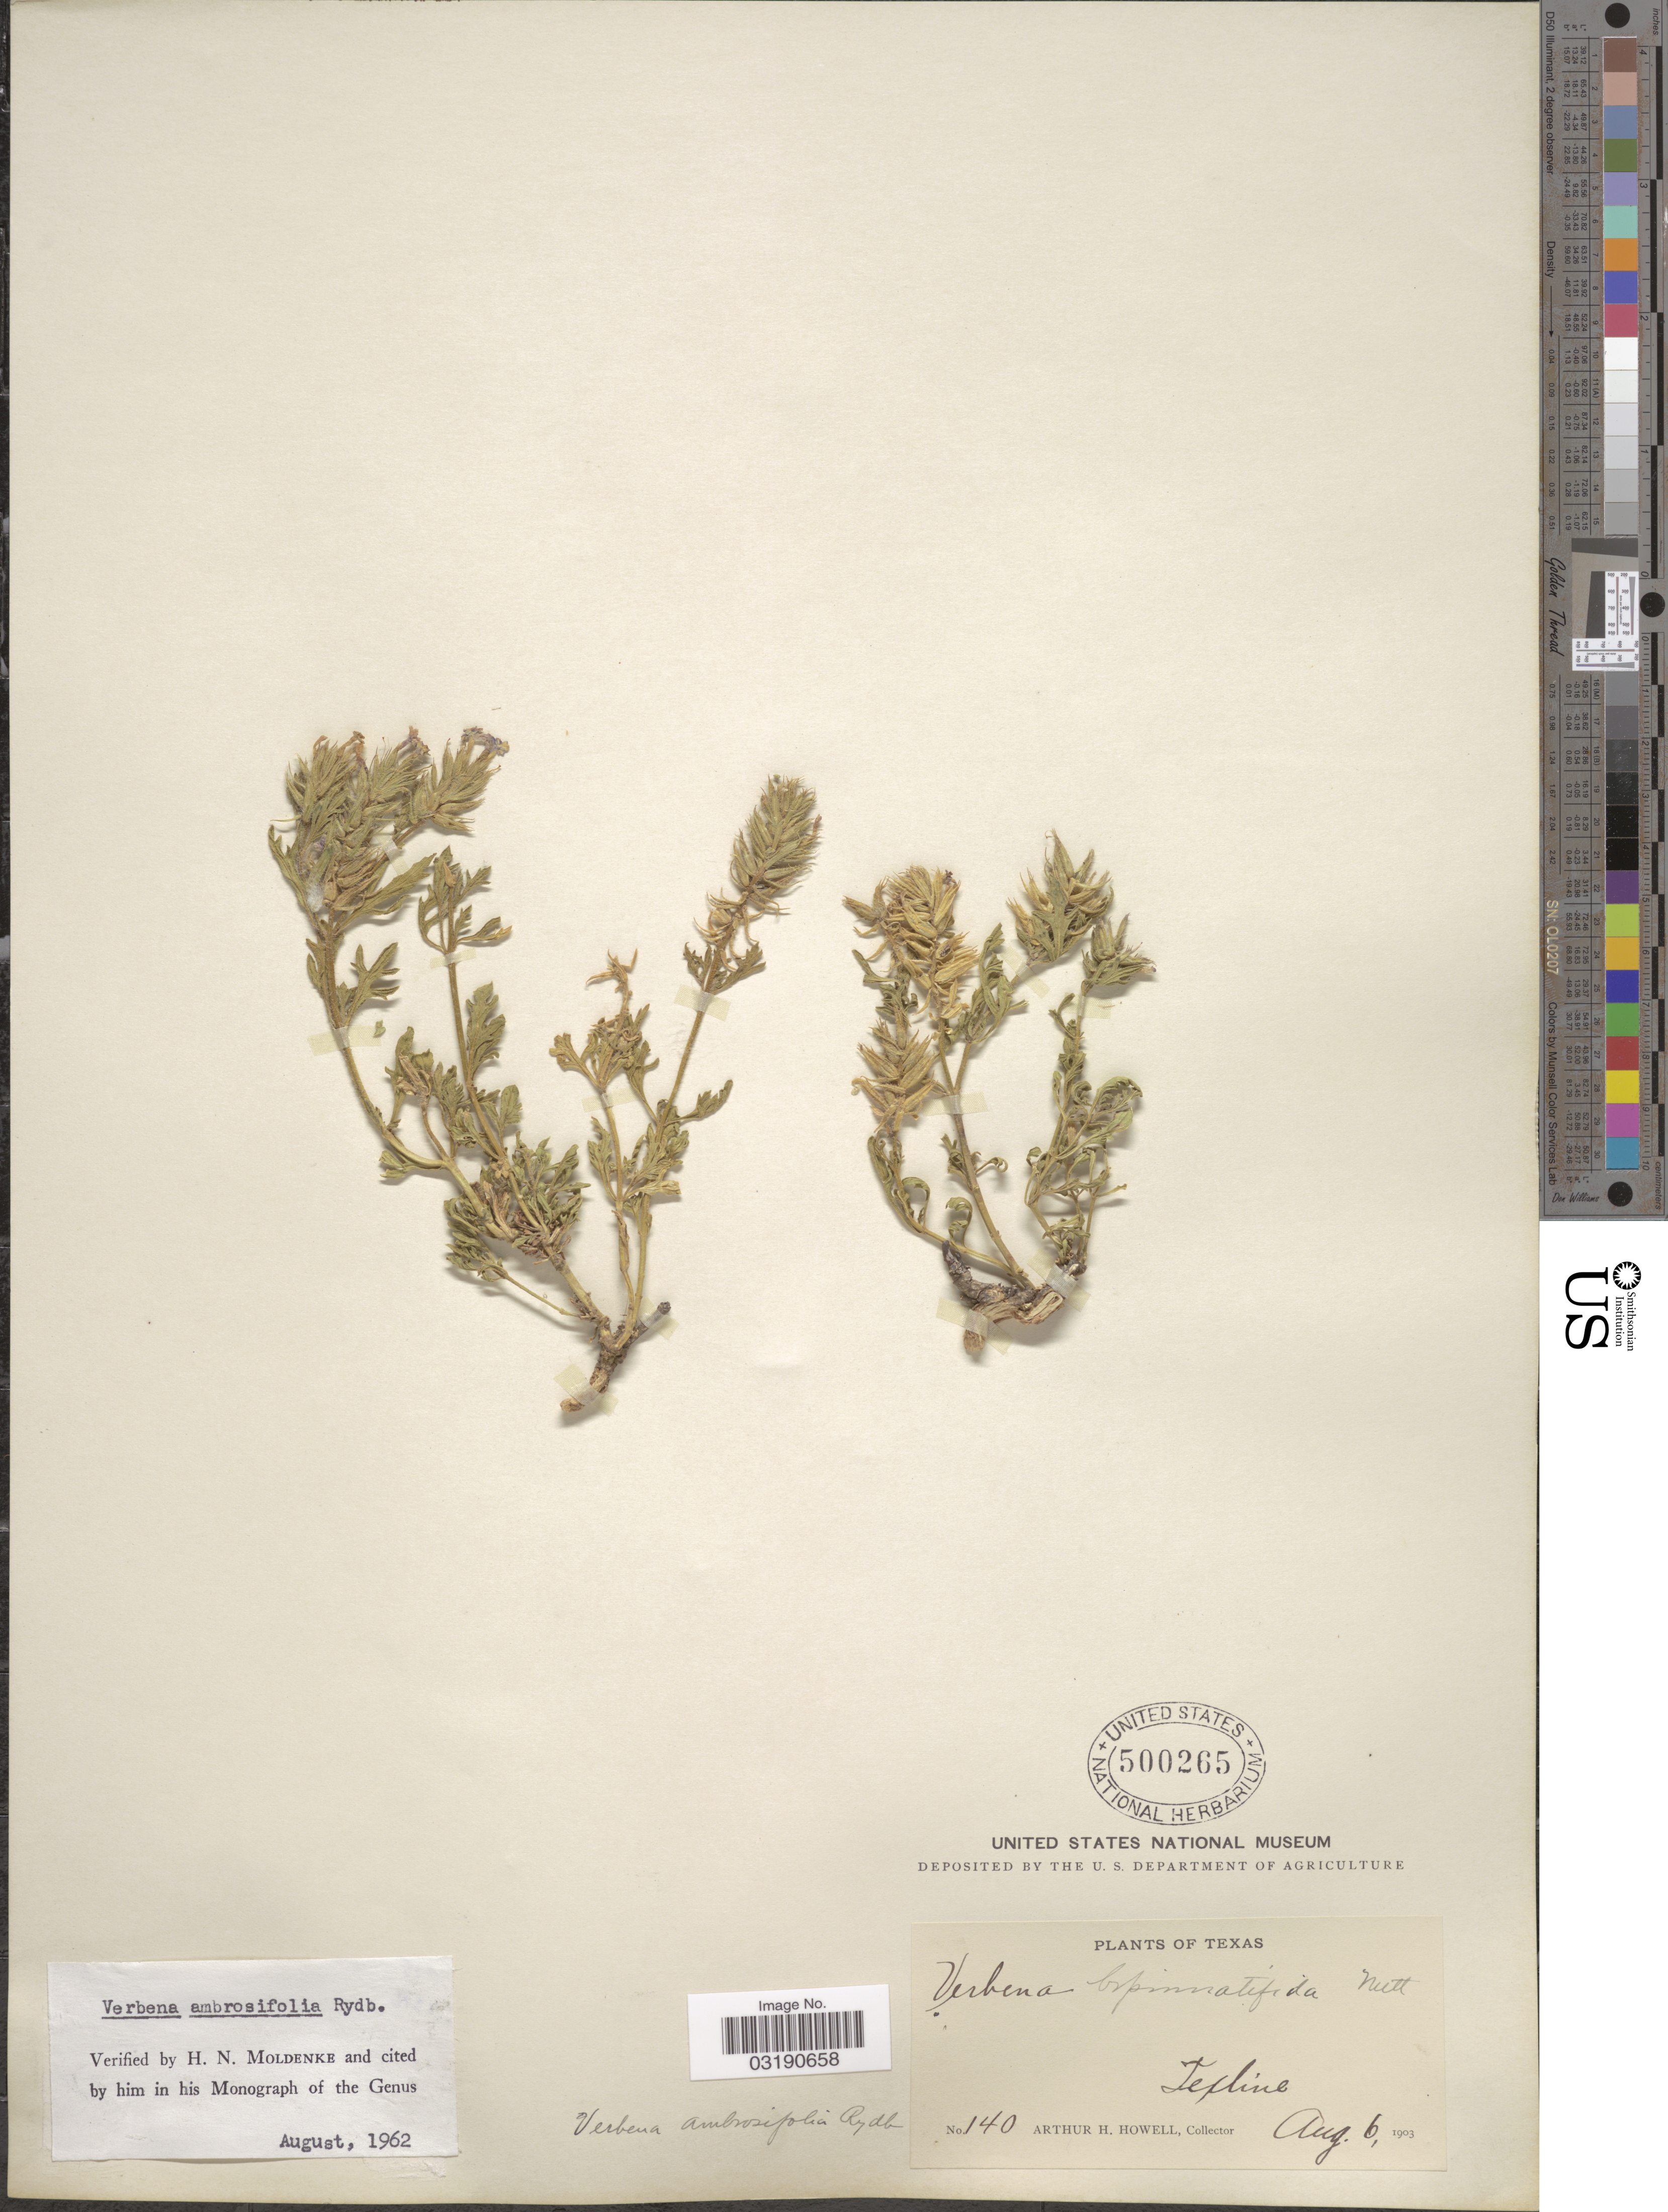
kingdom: Plantae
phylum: Tracheophyta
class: Magnoliopsida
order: Lamiales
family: Verbenaceae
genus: Verbena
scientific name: Verbena ambrosiifolia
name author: Rydb. ex Small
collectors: A. H. Howell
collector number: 140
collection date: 1903-08-06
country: United States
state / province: Texas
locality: Texline.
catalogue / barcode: US 500265